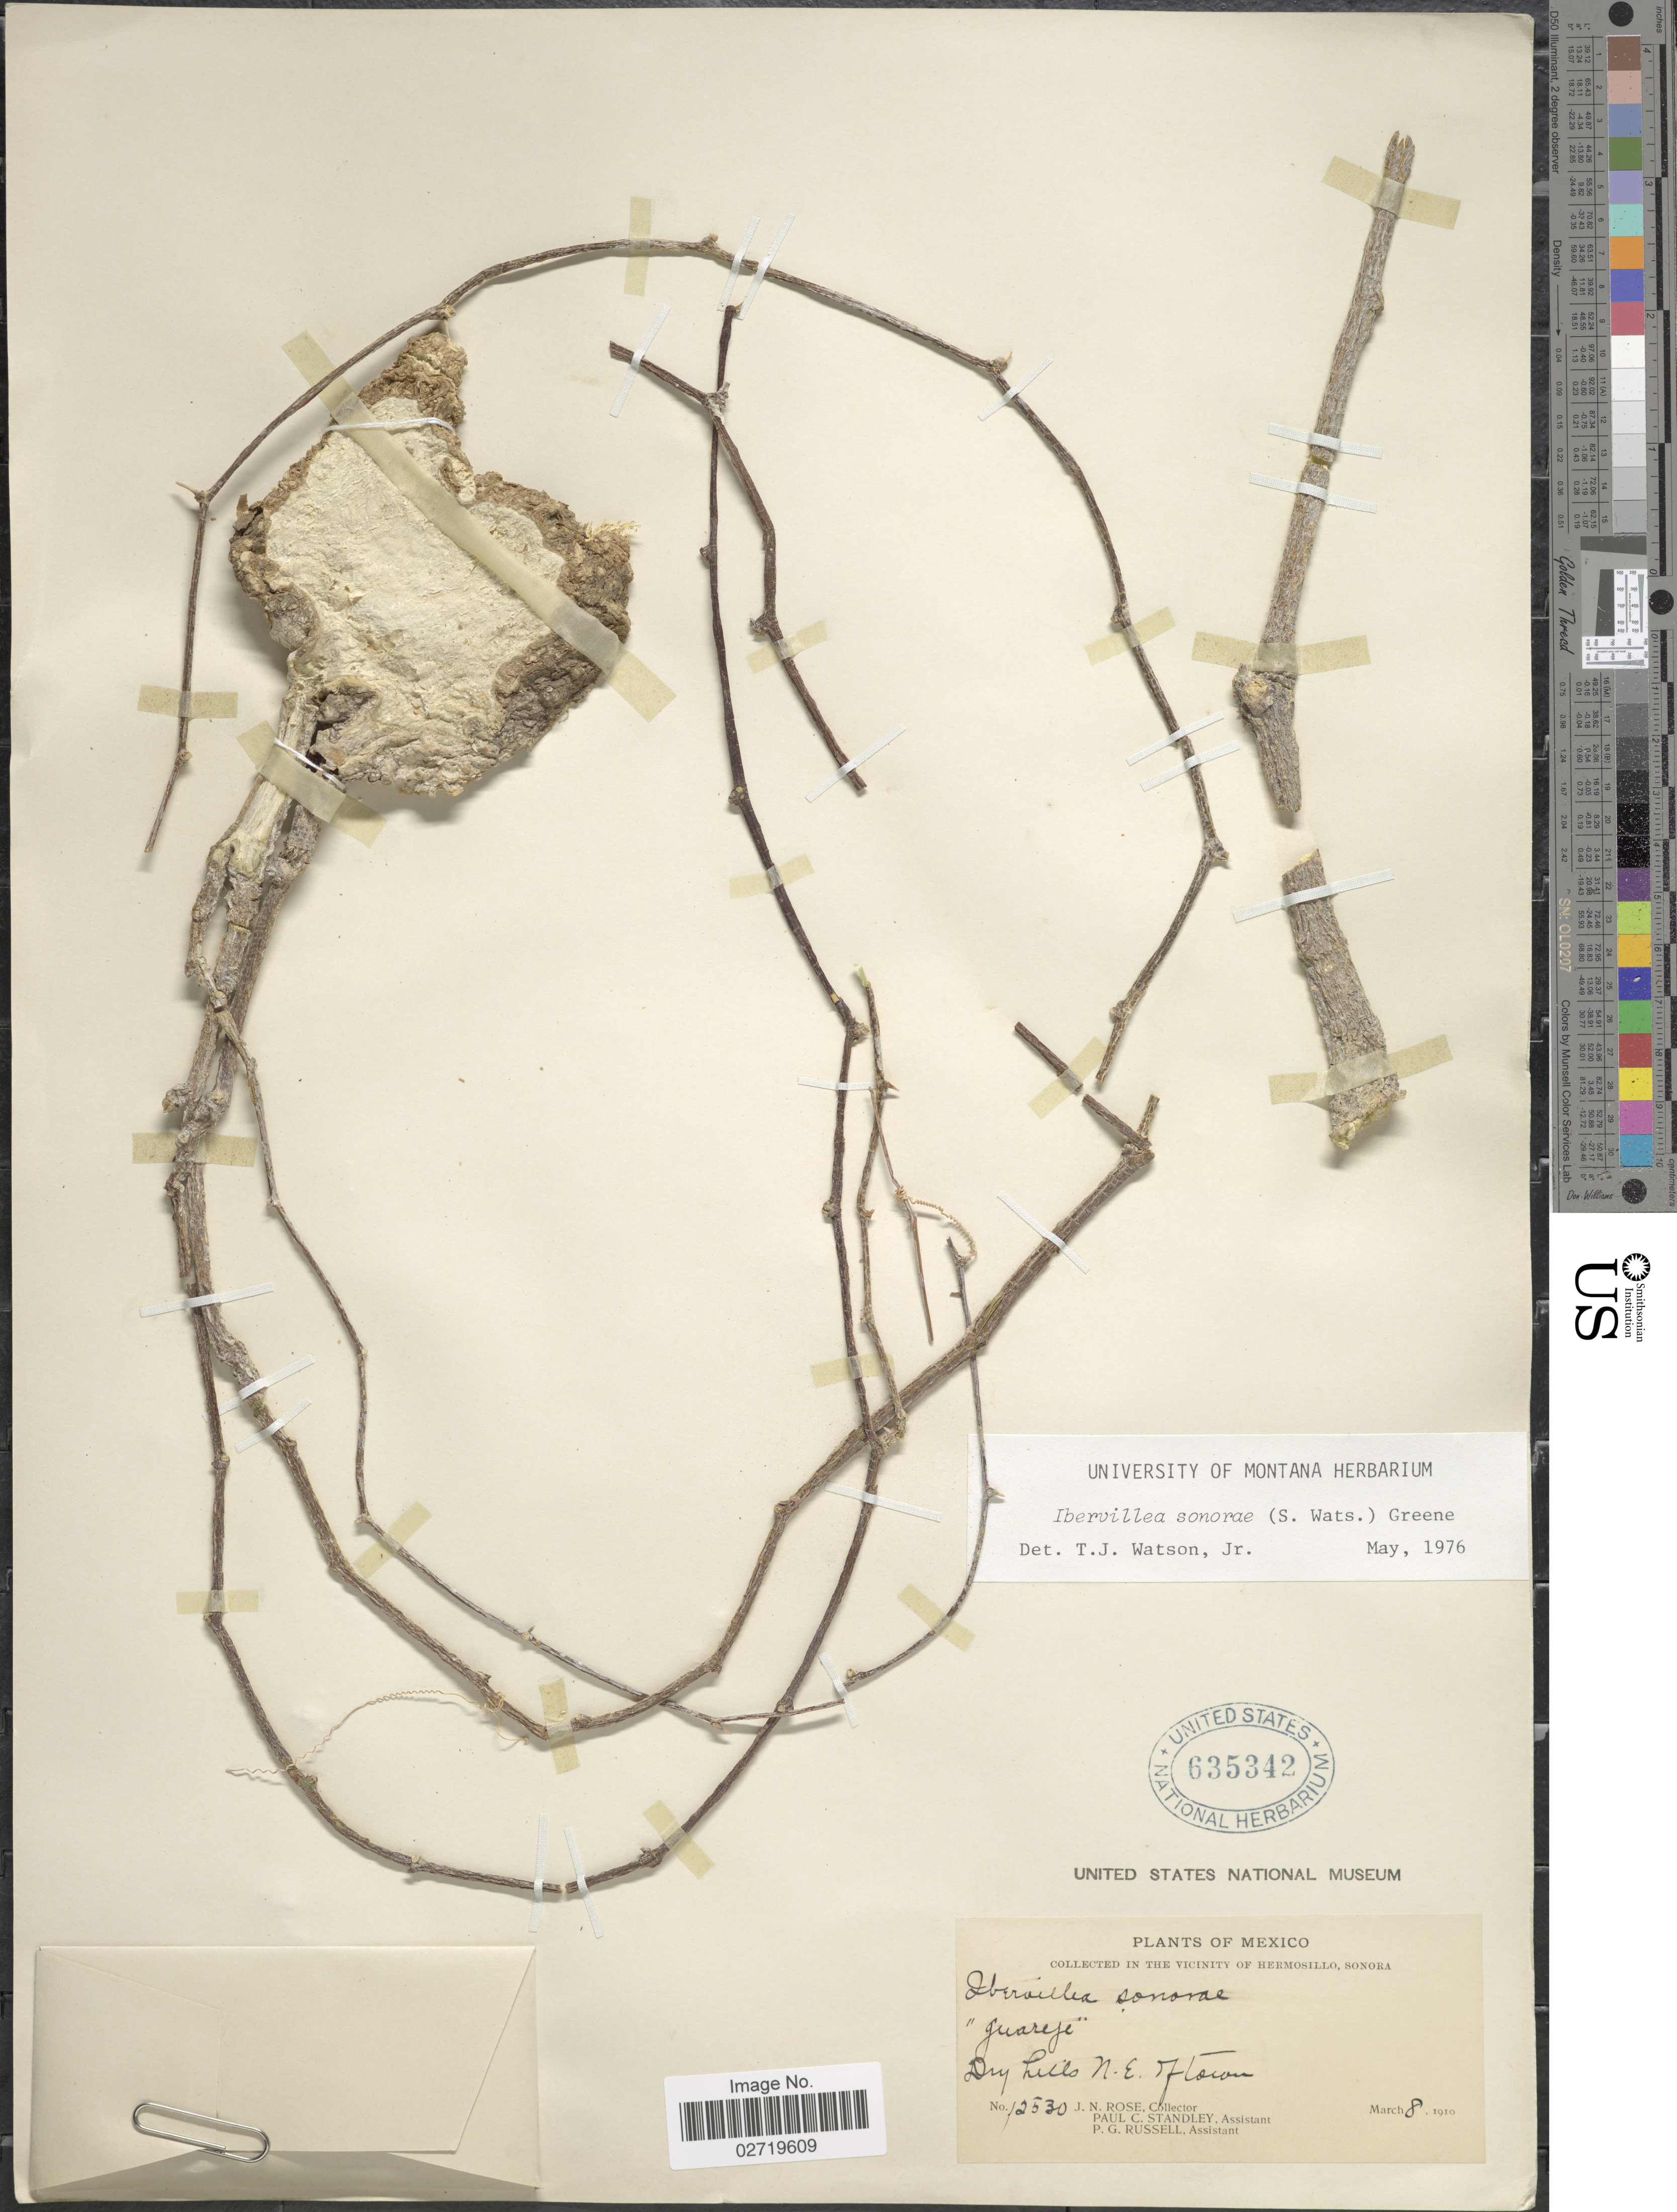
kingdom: Plantae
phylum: Tracheophyta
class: Magnoliopsida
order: Cucurbitales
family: Cucurbitaceae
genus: Ibervillea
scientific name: Ibervillea sonorae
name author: (S. Watson) Greene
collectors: J. N. Rose, P. C. Standley & P. G. Russell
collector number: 12530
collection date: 1910-03-08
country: Mexico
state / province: Sonora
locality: In the Vicinity of Hermosillo, Dry hills N.E. of Town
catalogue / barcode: US 635342